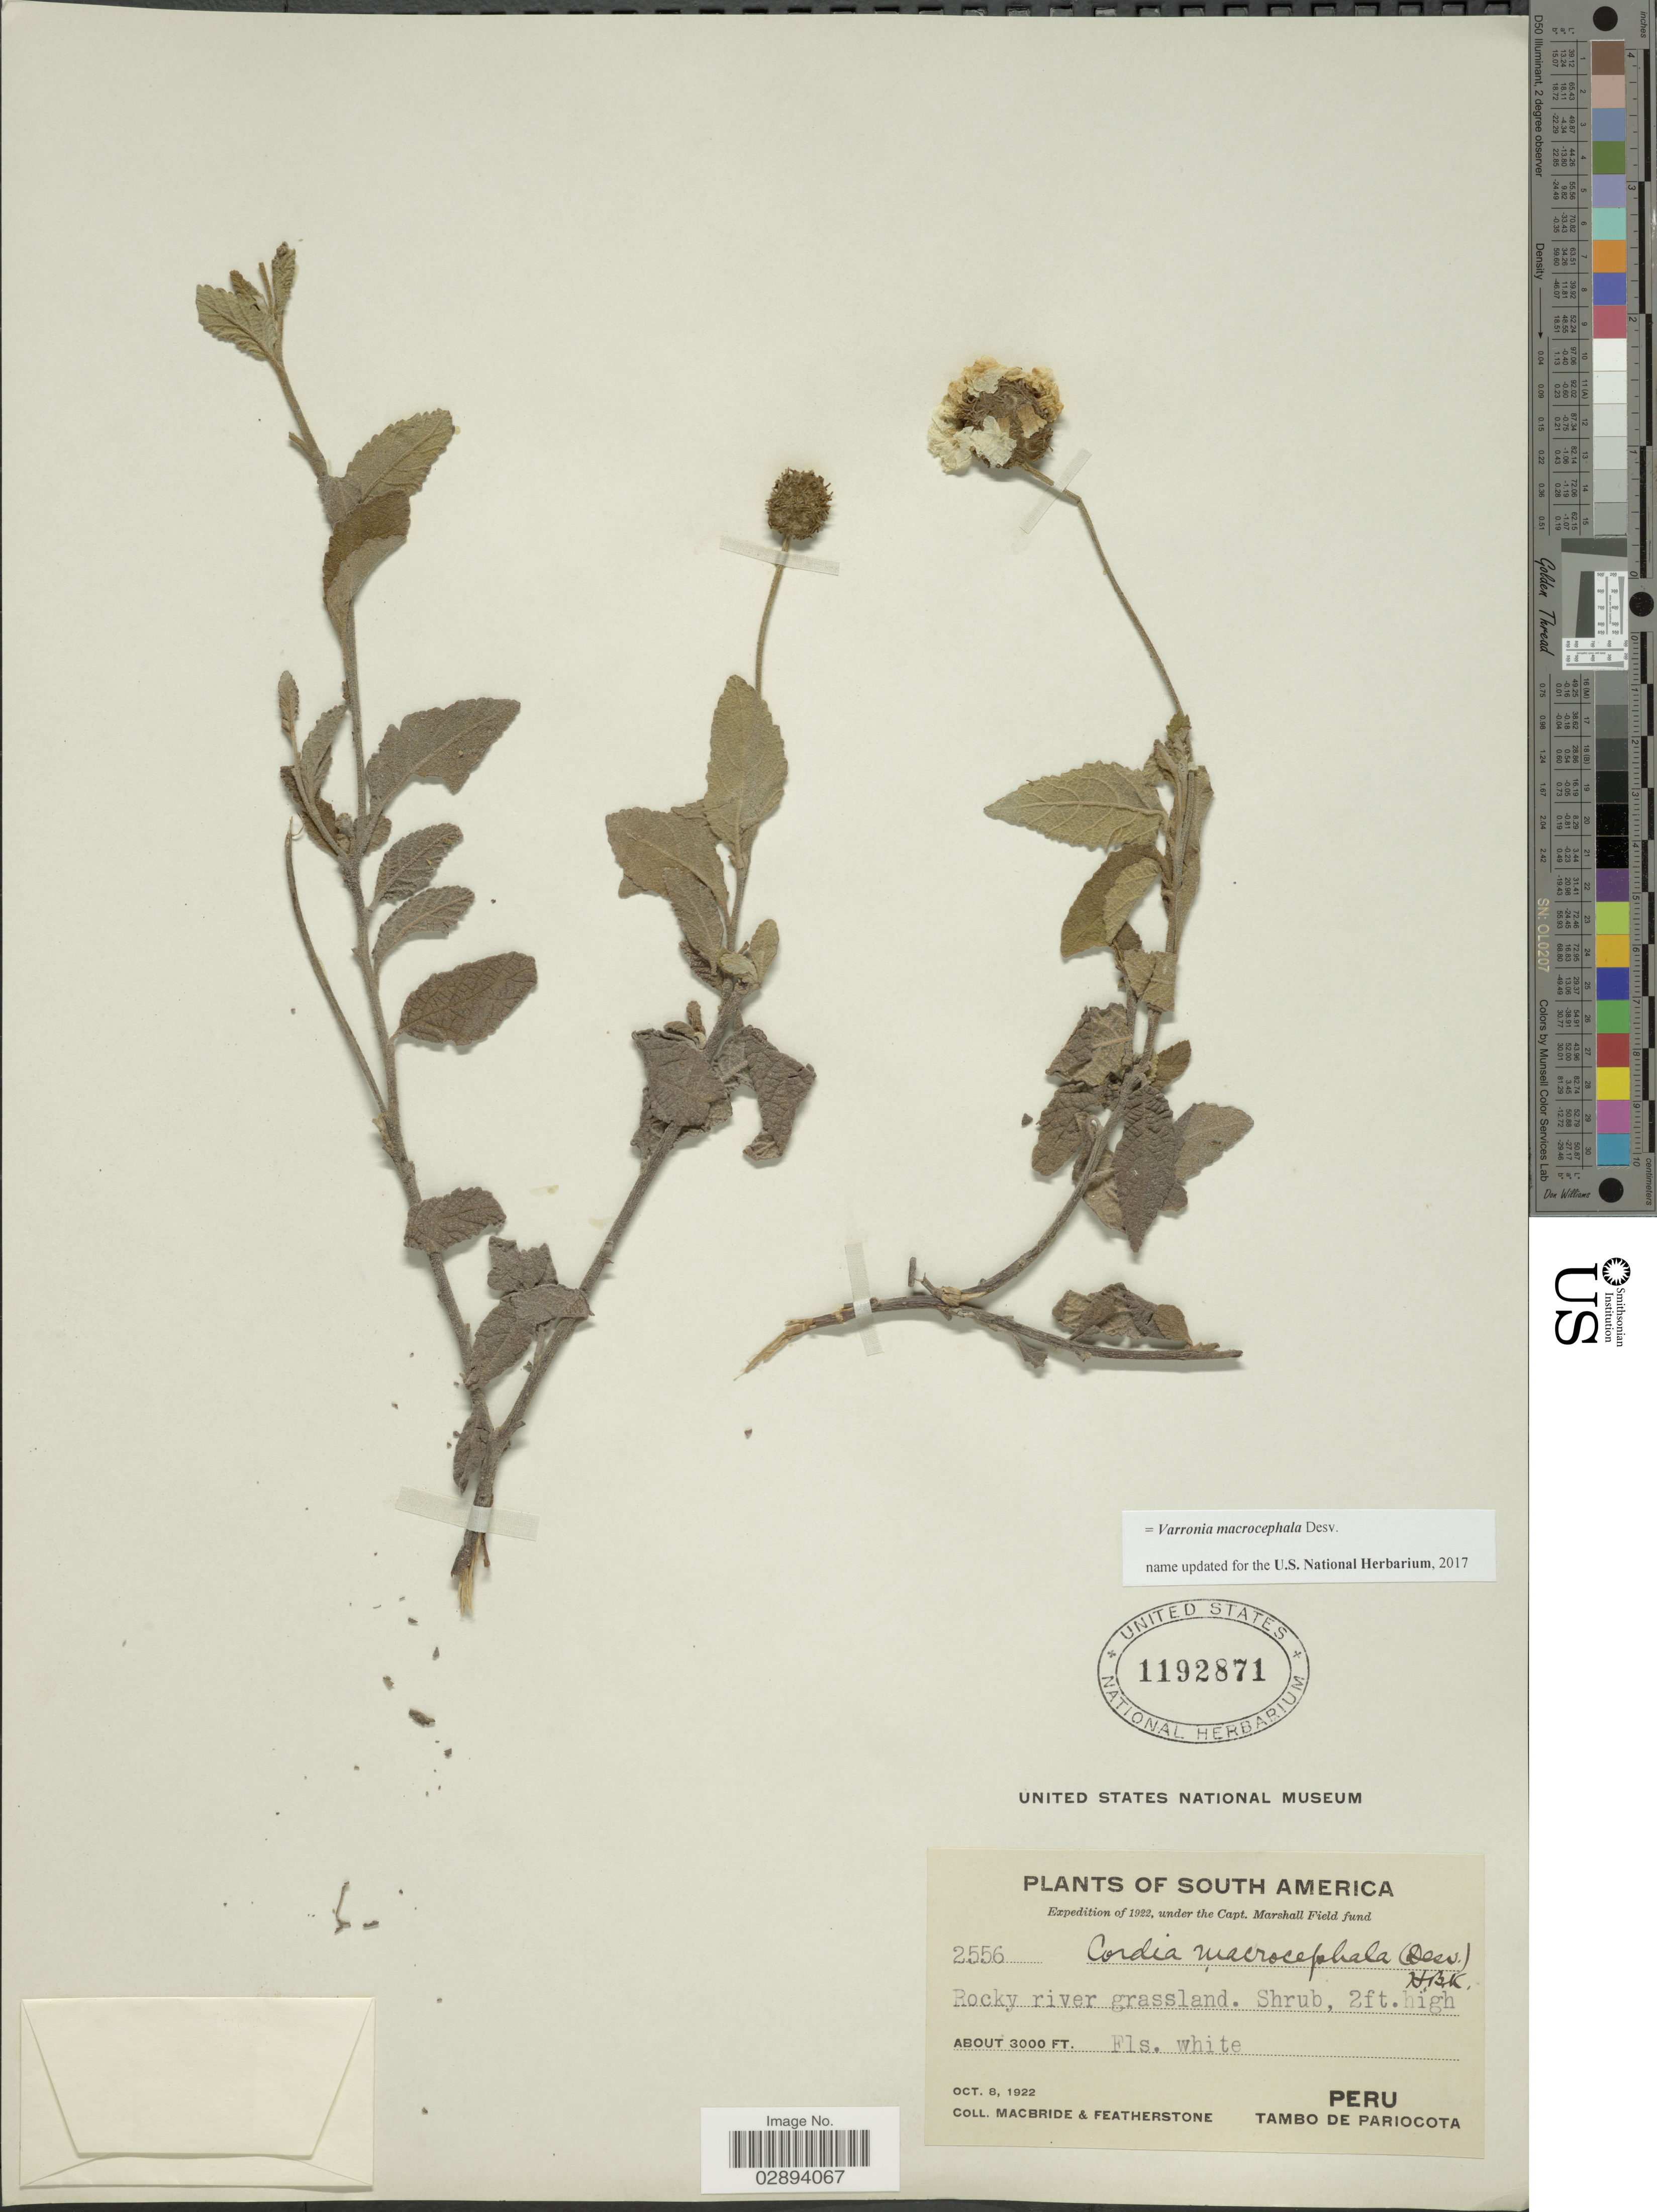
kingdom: Plantae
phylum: Tracheophyta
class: Magnoliopsida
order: Boraginales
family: Cordiaceae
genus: Varronia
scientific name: Varronia macrocephala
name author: Desv.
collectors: Macbride, -- & -. Featherstone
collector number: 2556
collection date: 1922-10-08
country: Peru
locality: Tambo de Pariocota.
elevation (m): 914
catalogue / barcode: US 1192871